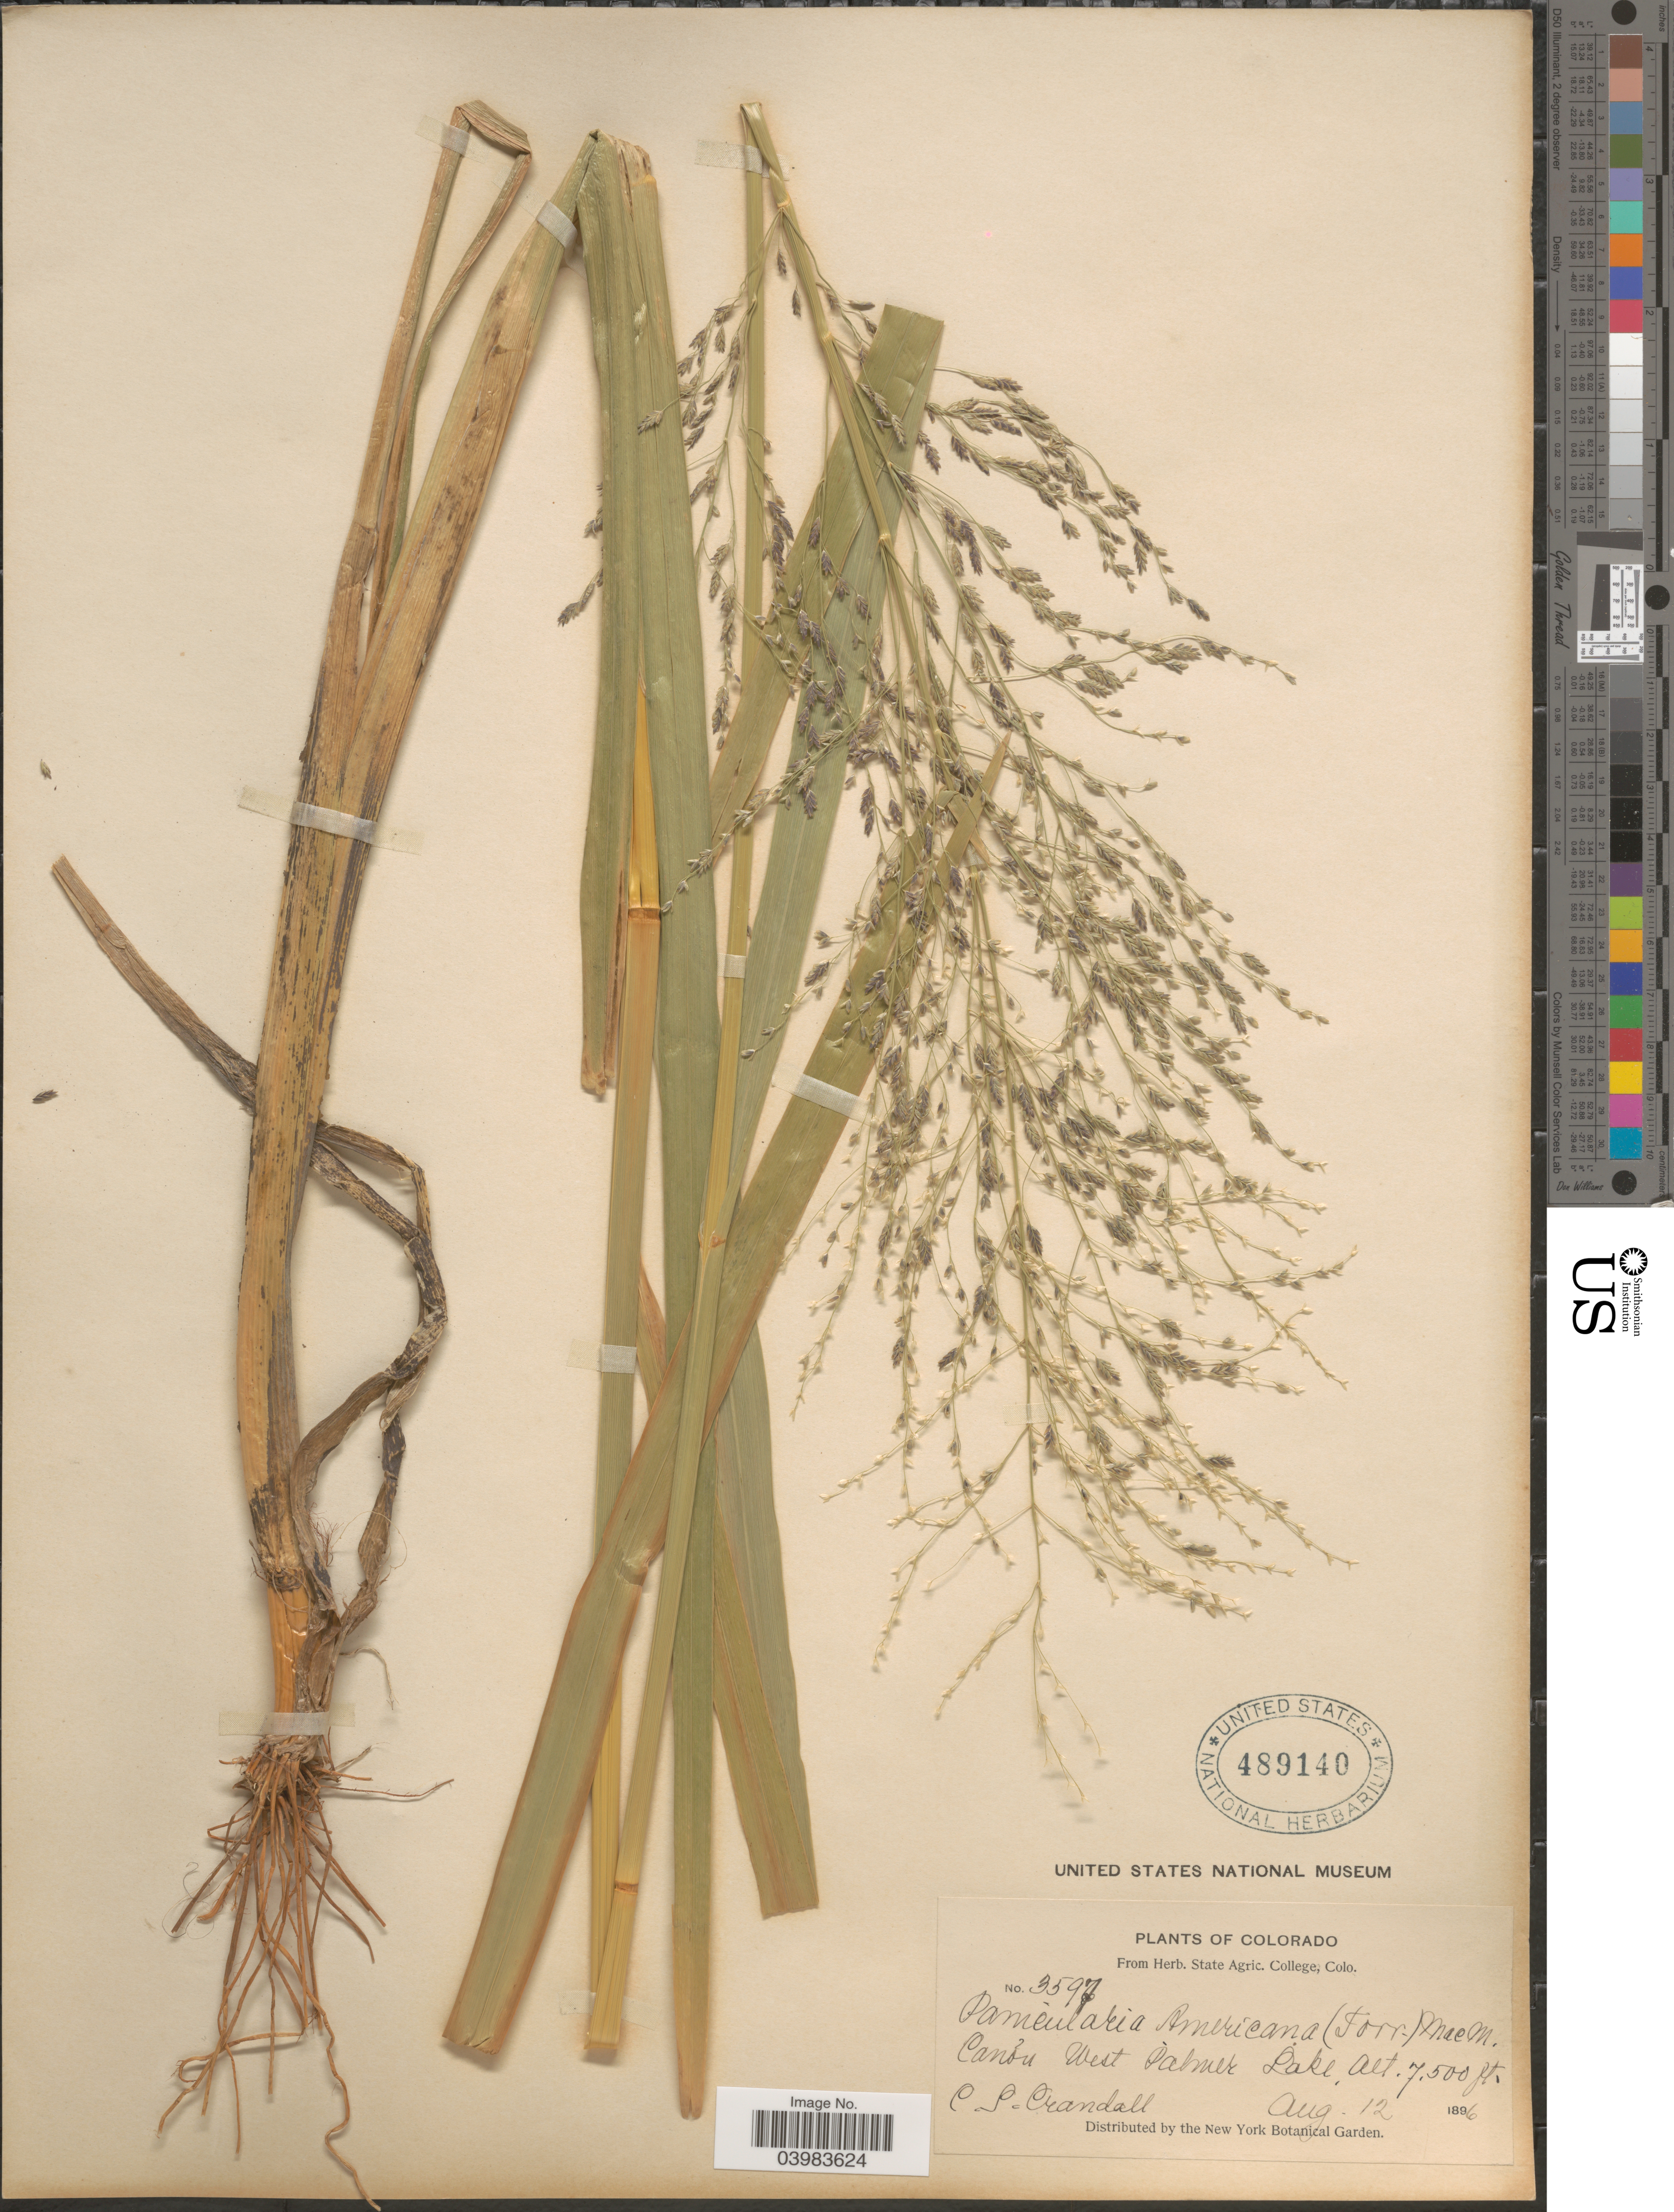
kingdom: Plantae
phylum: Tracheophyta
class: Liliopsida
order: Poales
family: Poaceae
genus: Glyceria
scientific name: Glyceria grandis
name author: S. Watson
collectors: C. Crandall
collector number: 3597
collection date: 1896-08-12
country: United States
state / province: Colorado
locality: Canon West Palmer Lake.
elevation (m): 2286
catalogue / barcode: US 489140